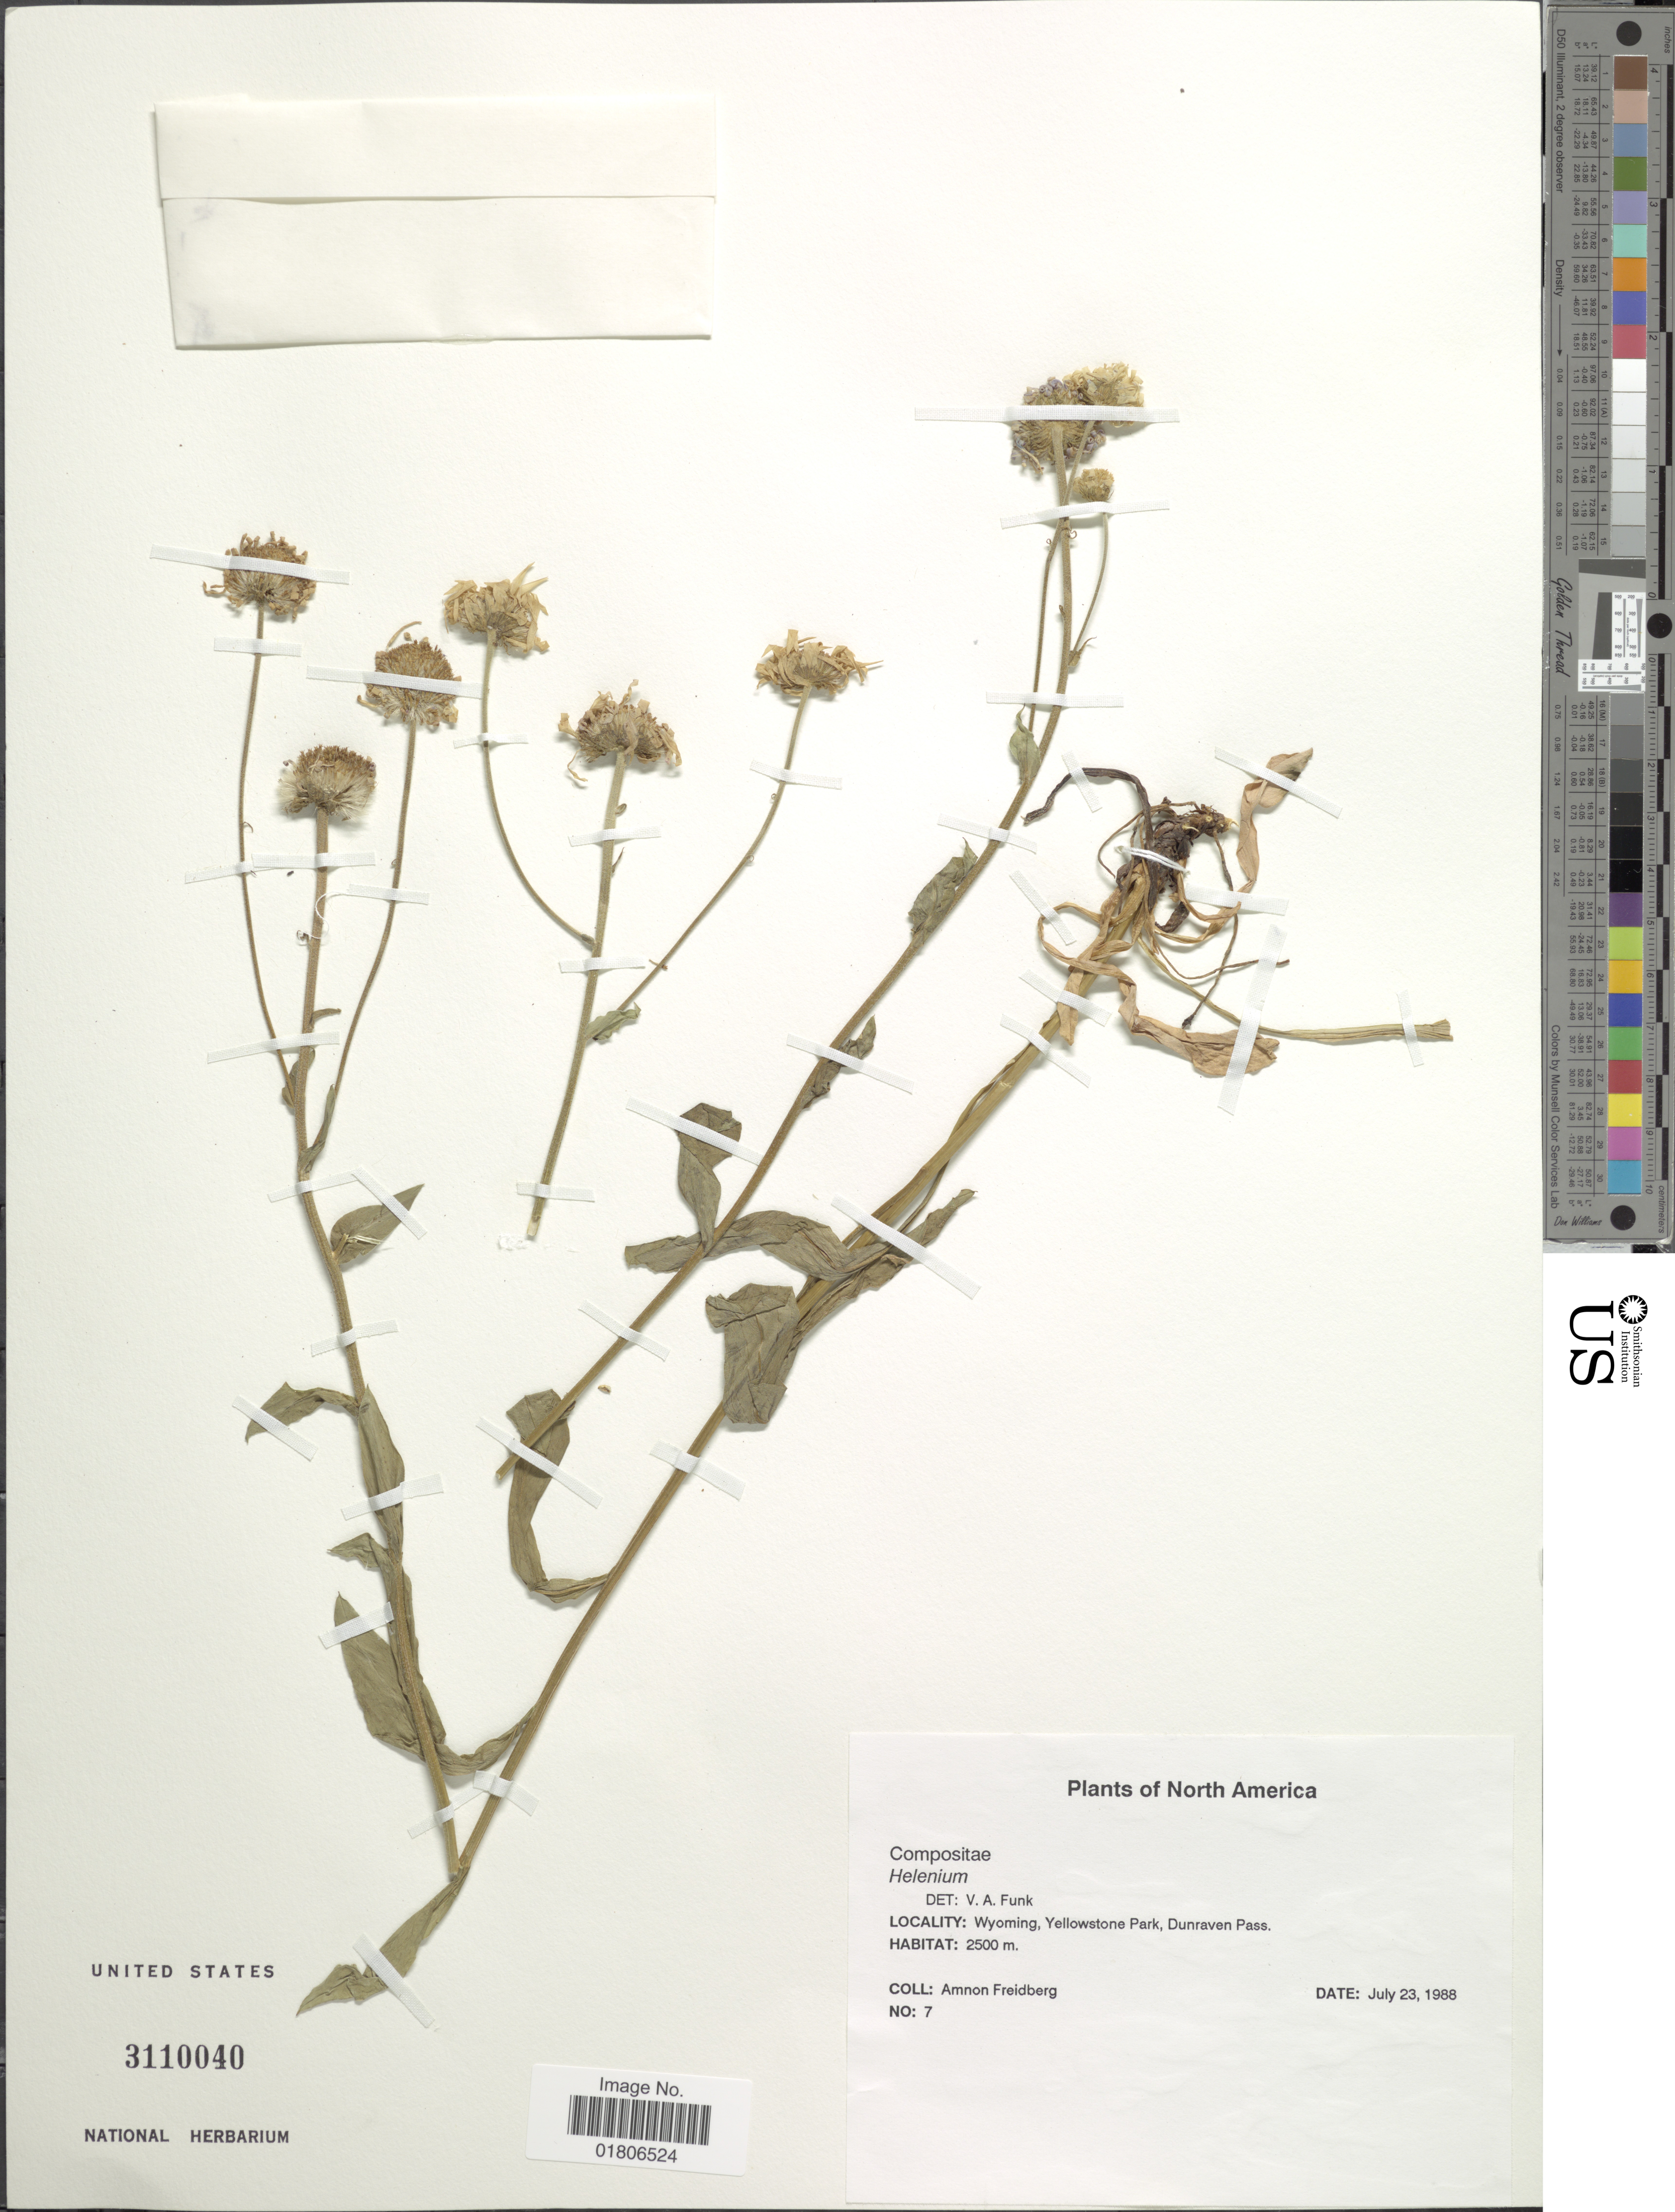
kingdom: Plantae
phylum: Tracheophyta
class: Magnoliopsida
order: Asterales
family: Asteraceae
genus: Helenium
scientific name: Helenium sp.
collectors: A. Freidberg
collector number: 7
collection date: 1988-07-23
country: United States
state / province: Wyoming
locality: Yellowstone National Park, Dunraven Pass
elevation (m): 2500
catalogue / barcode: US 3110040